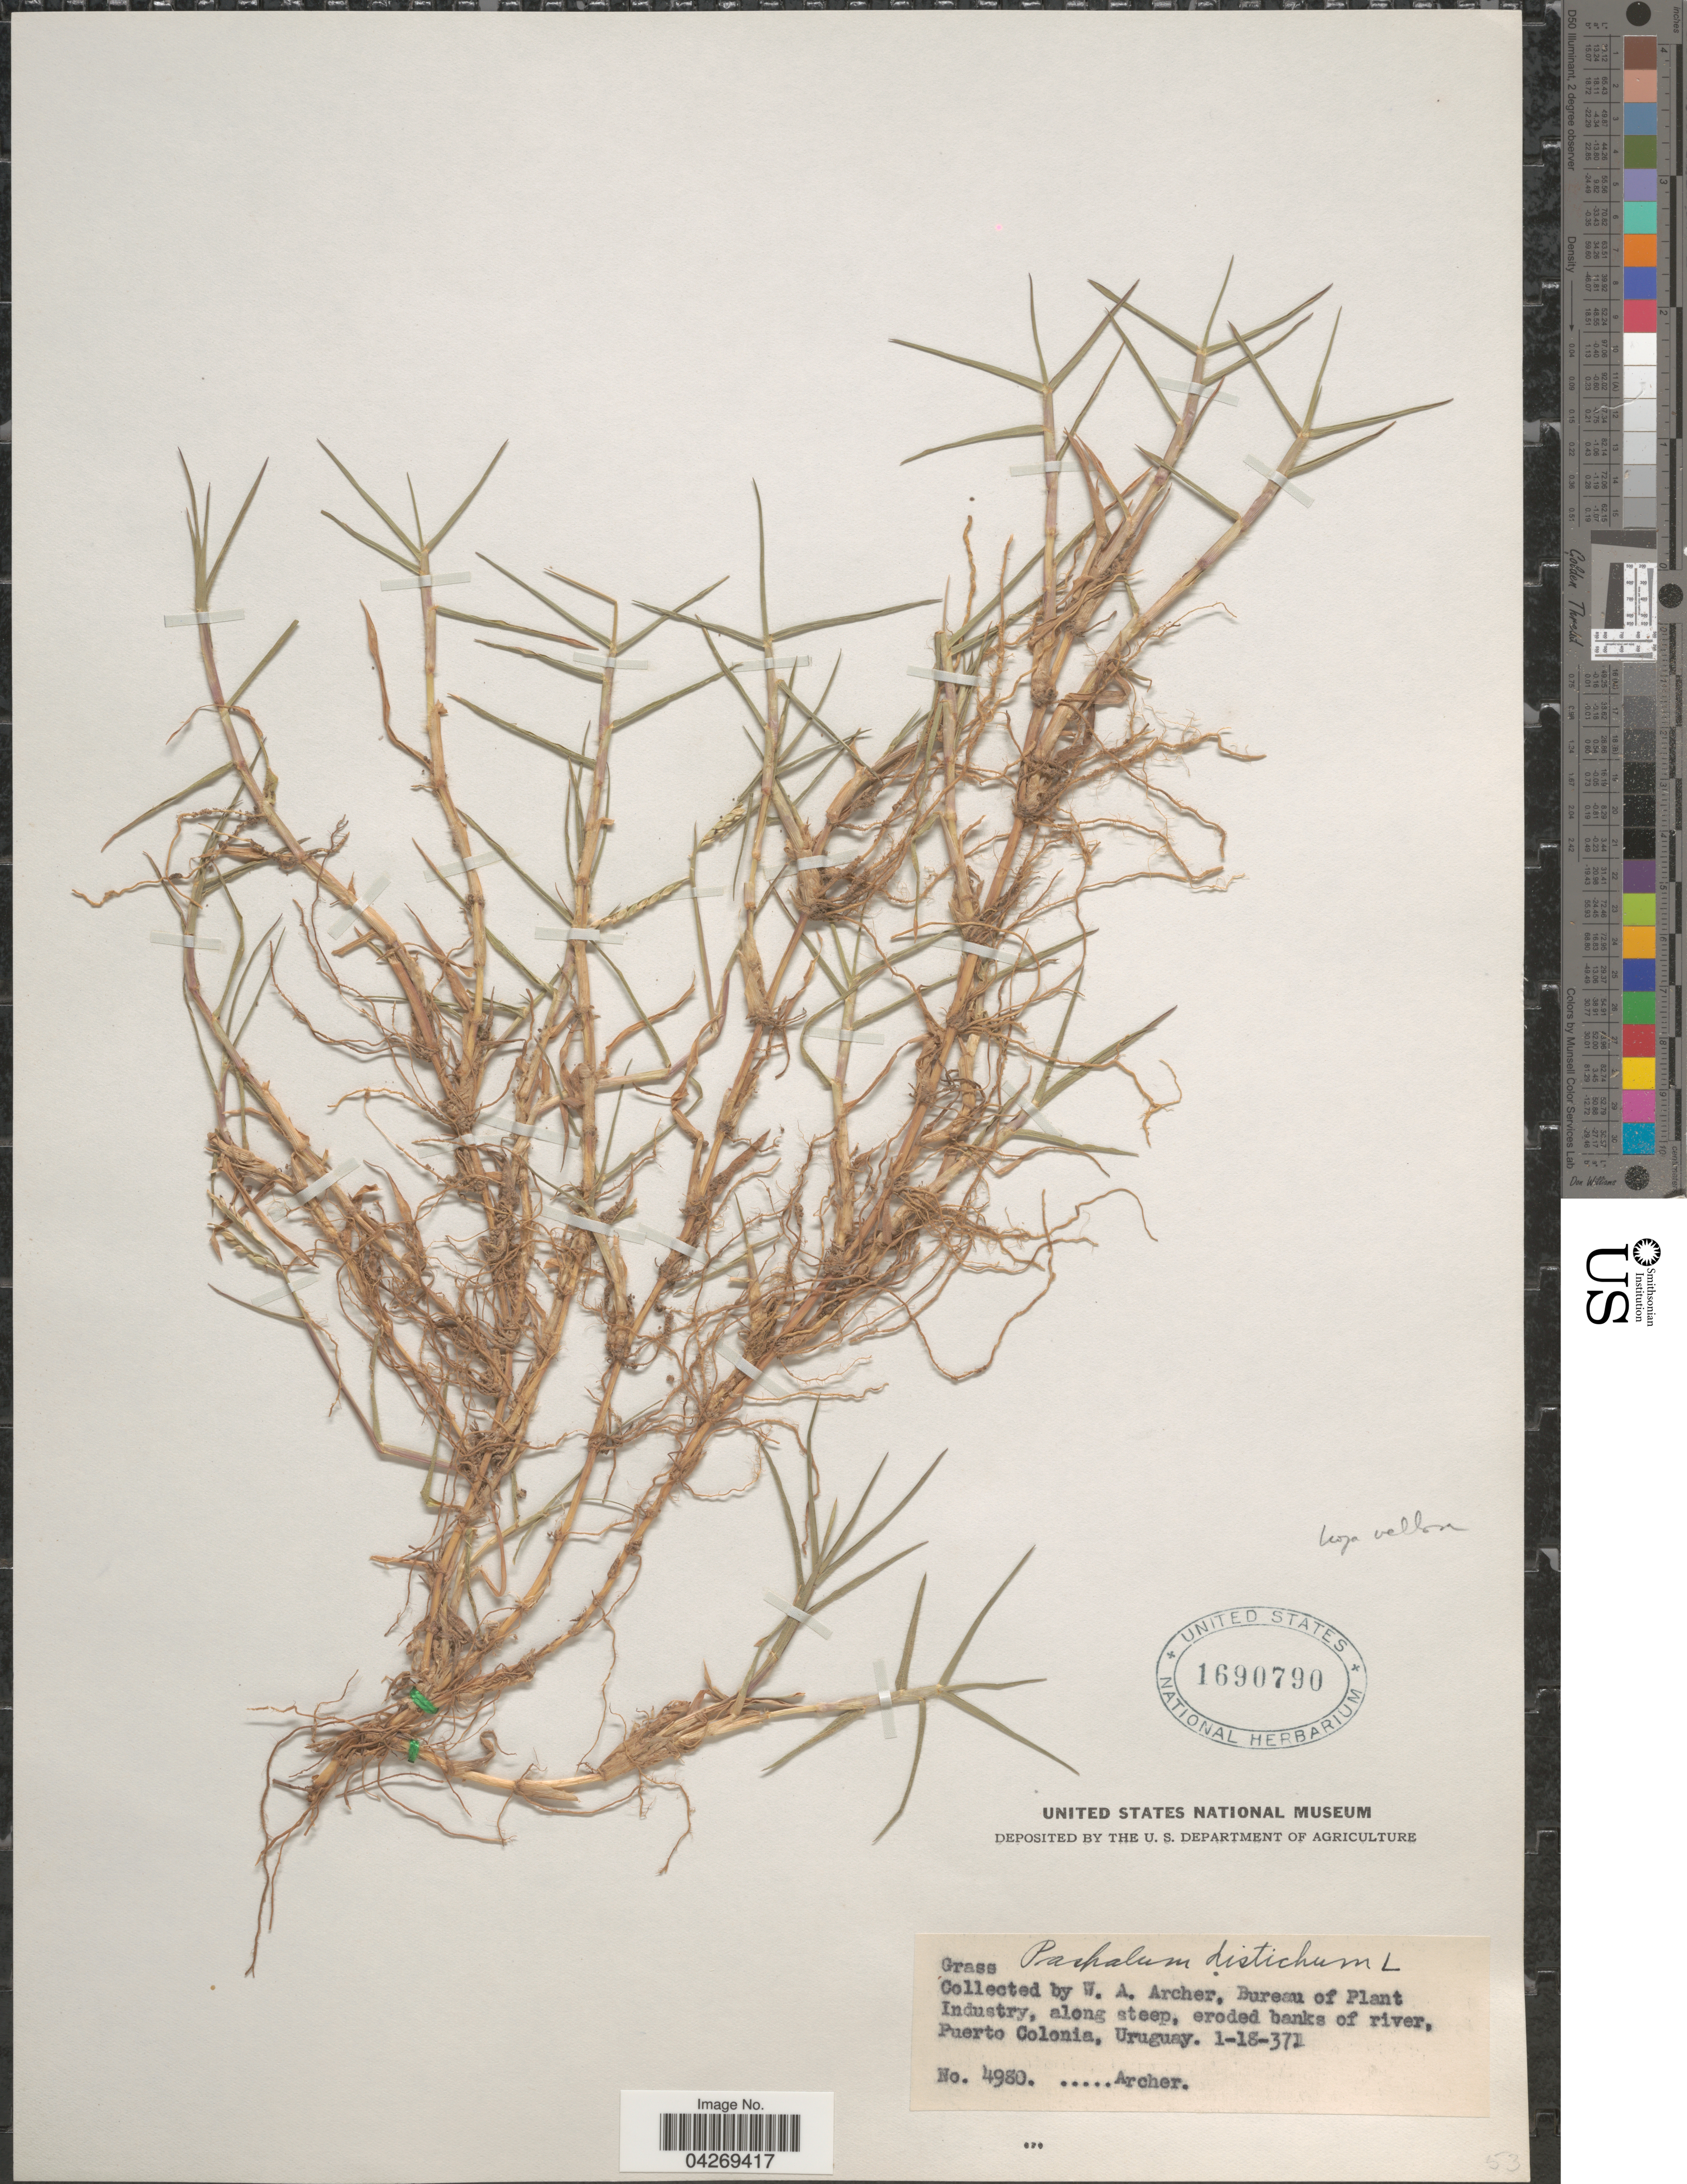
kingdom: Plantae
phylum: Tracheophyta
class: Liliopsida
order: Poales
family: Poaceae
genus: Paspalum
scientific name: Paspalum distichum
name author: L.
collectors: W. Archer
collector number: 4980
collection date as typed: Transcribed d/m/y: 18/1/37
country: Uruguay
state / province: Colonia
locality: Bureau of Plant Industry, along steep, eroded banks of river, Puerto Colonia.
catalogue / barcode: US 1690790